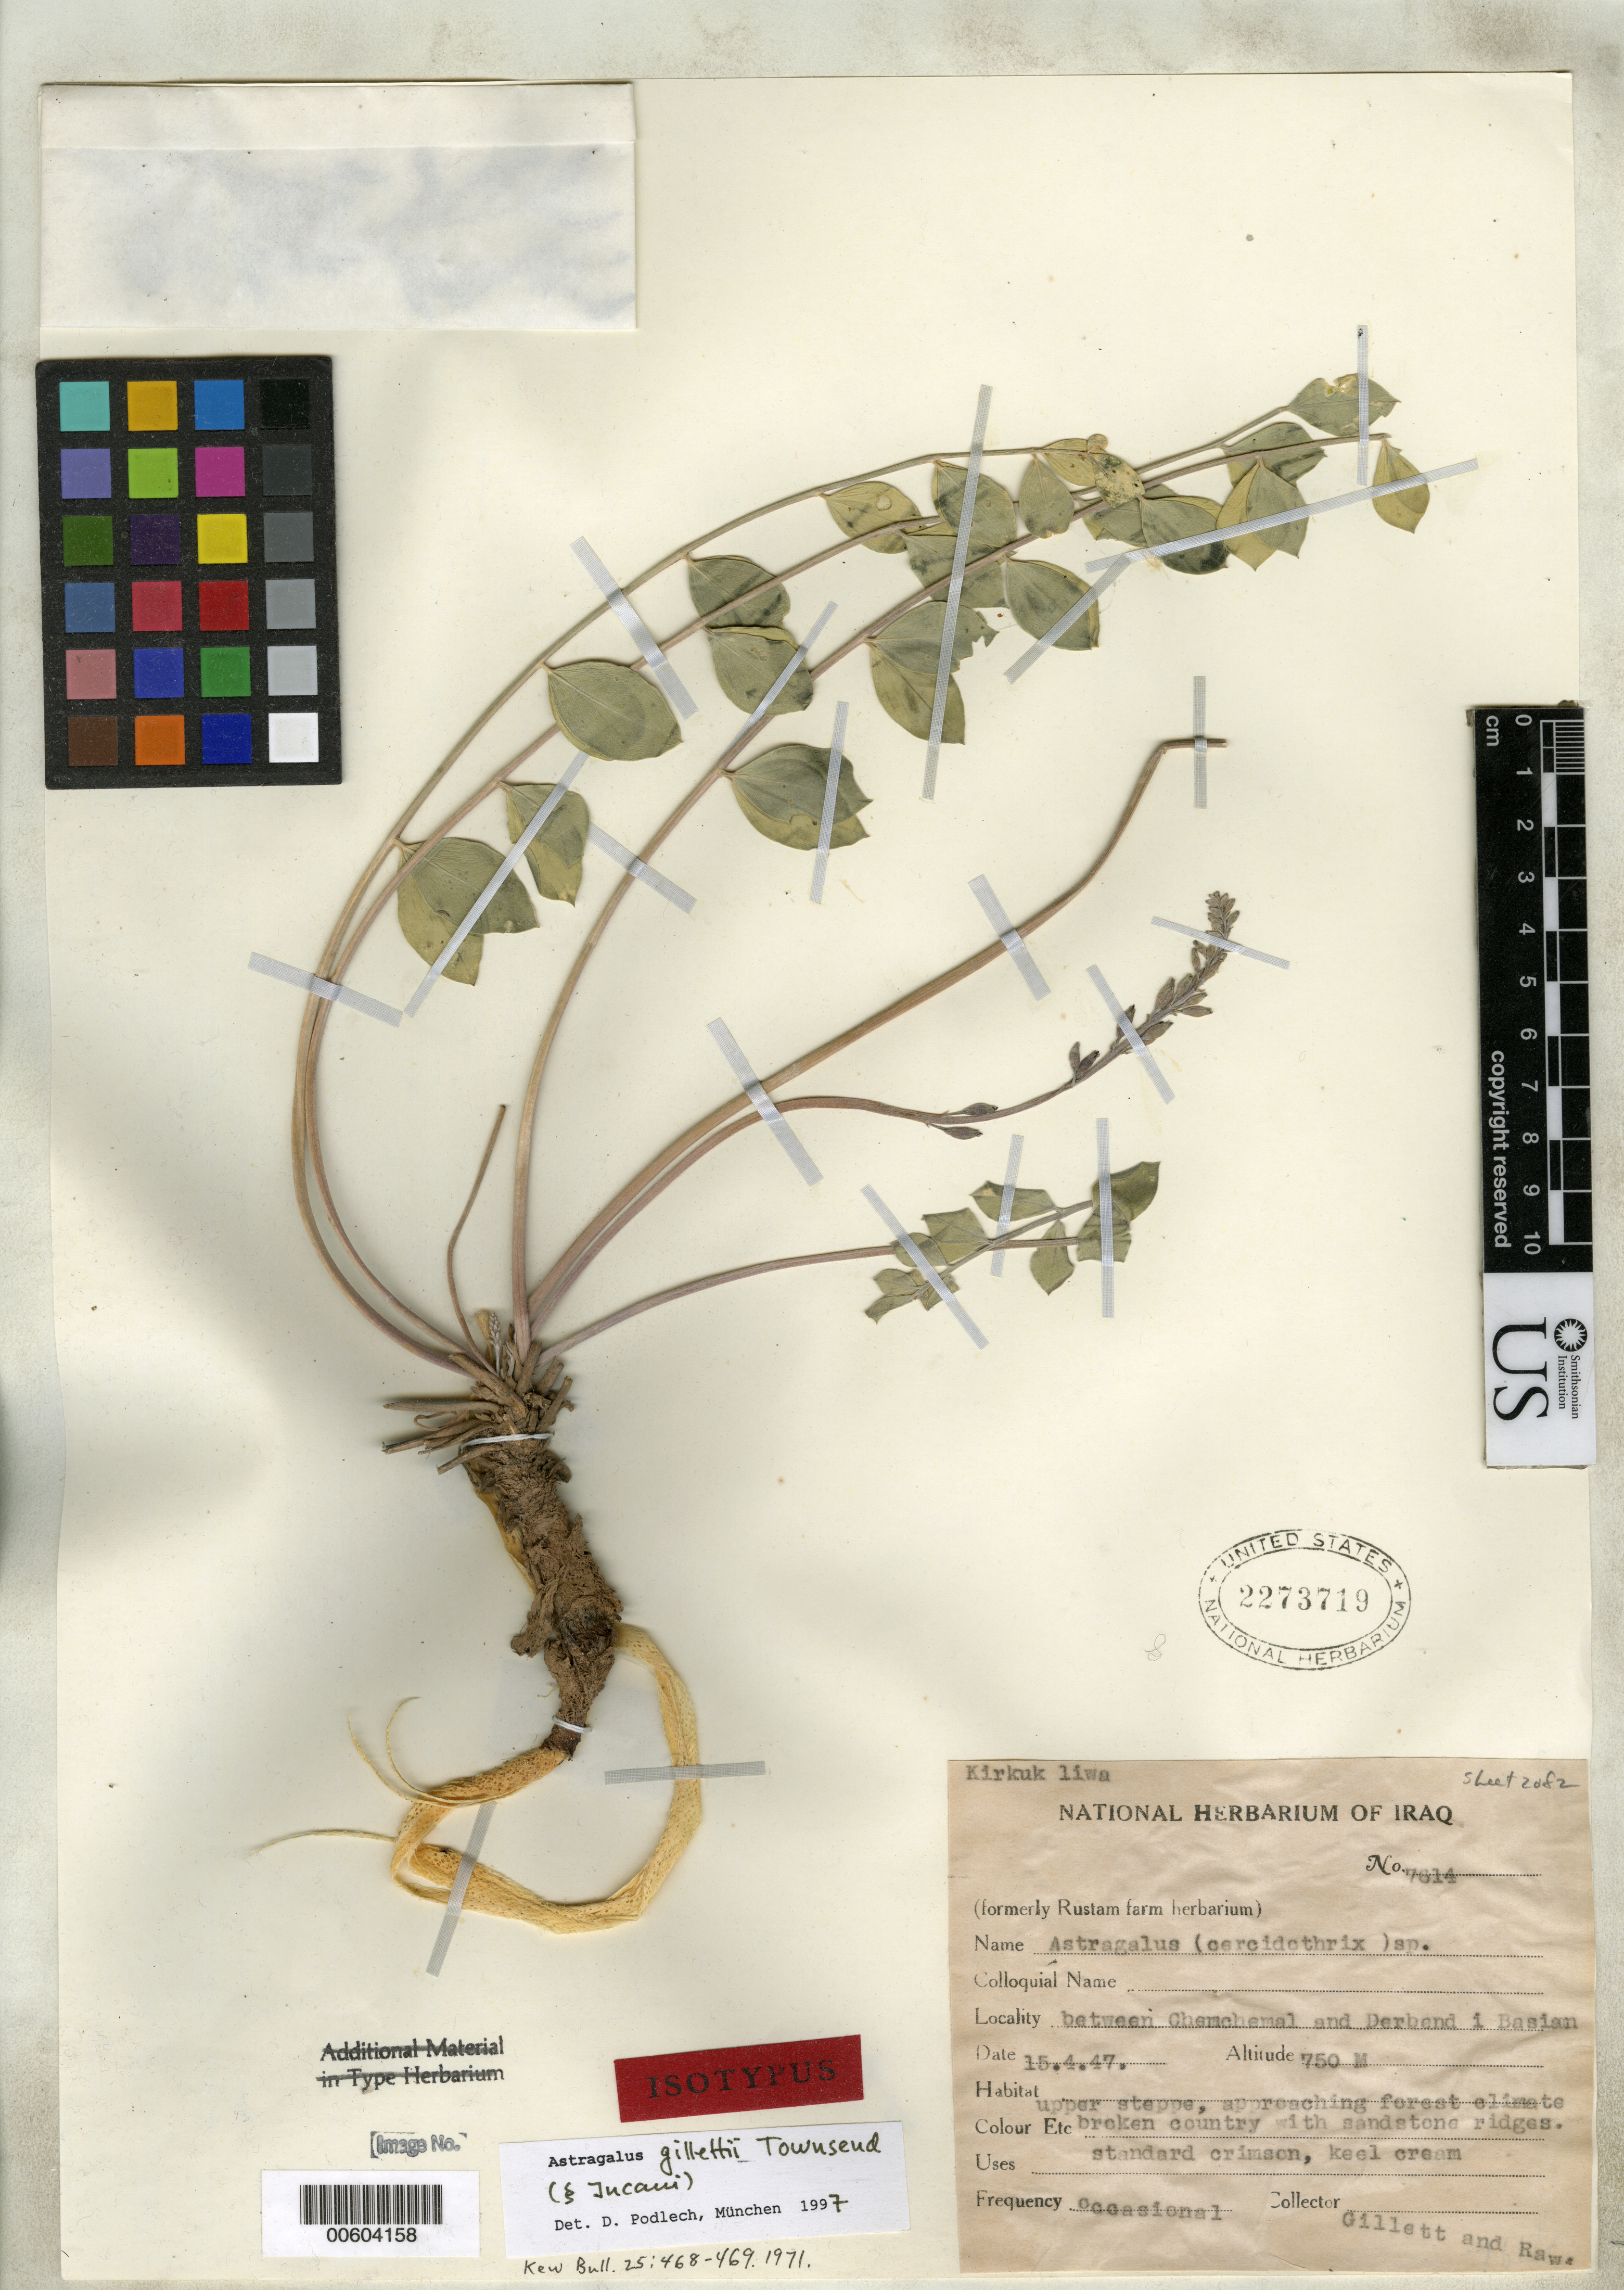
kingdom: Plantae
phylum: Tracheophyta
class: Magnoliopsida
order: Fabales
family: Fabaceae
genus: Astragalus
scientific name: Astragalus gillettii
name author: C. C. Towns.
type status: Isotype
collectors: J. B. Gillett & -. Rawi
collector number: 7614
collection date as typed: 15 Apr 1947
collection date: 1947-04-15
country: Iraq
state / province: As Sulaymaniyah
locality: Between Chemchemal and Derbend-i-Basian.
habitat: Upper steppe, approaching forest climate, broken country with sandstone ridges.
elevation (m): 750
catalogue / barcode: US 2273719